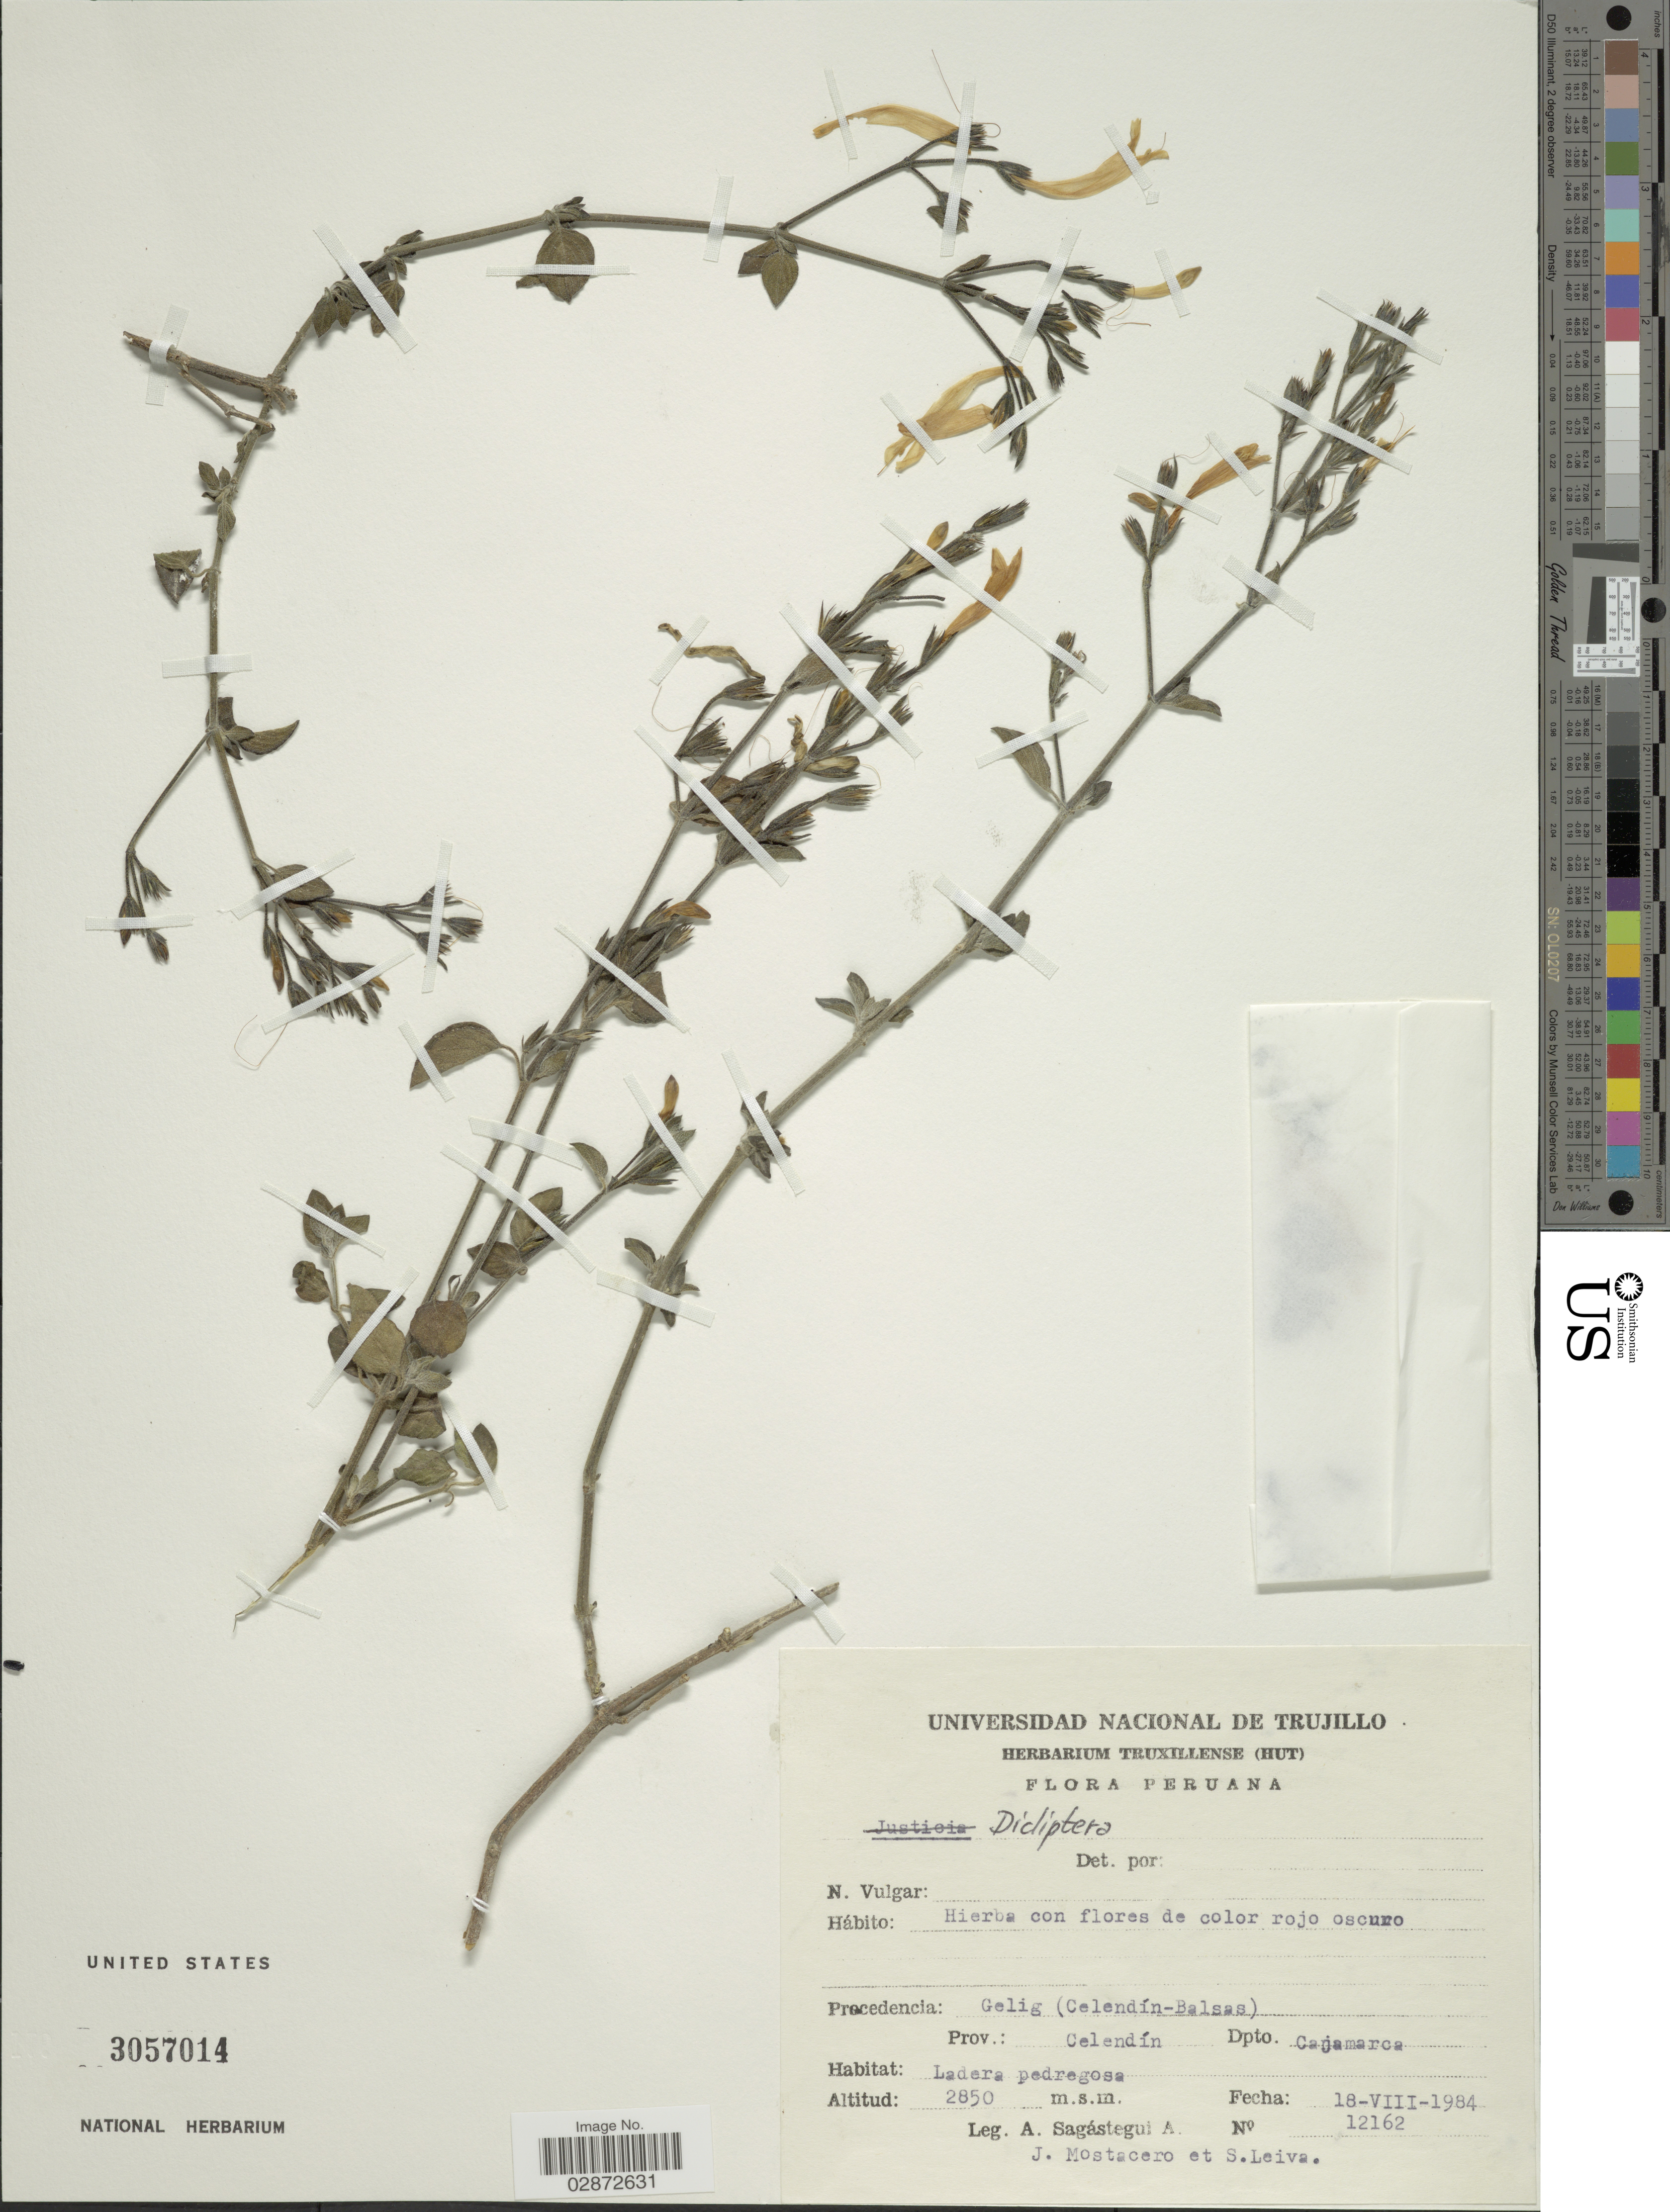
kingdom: Plantae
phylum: Tracheophyta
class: Magnoliopsida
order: Lamiales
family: Acanthaceae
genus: Dicliptera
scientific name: Dicliptera sp.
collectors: A. Sagástegui A., J. Mostacero & S. Leiva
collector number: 12162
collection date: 1984-08-18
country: Peru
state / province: Cajamarca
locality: Gelig (Celedín-Balsas). Prov.: Celendín. Dpto. Cajamarca.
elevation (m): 2850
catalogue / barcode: US 3057014